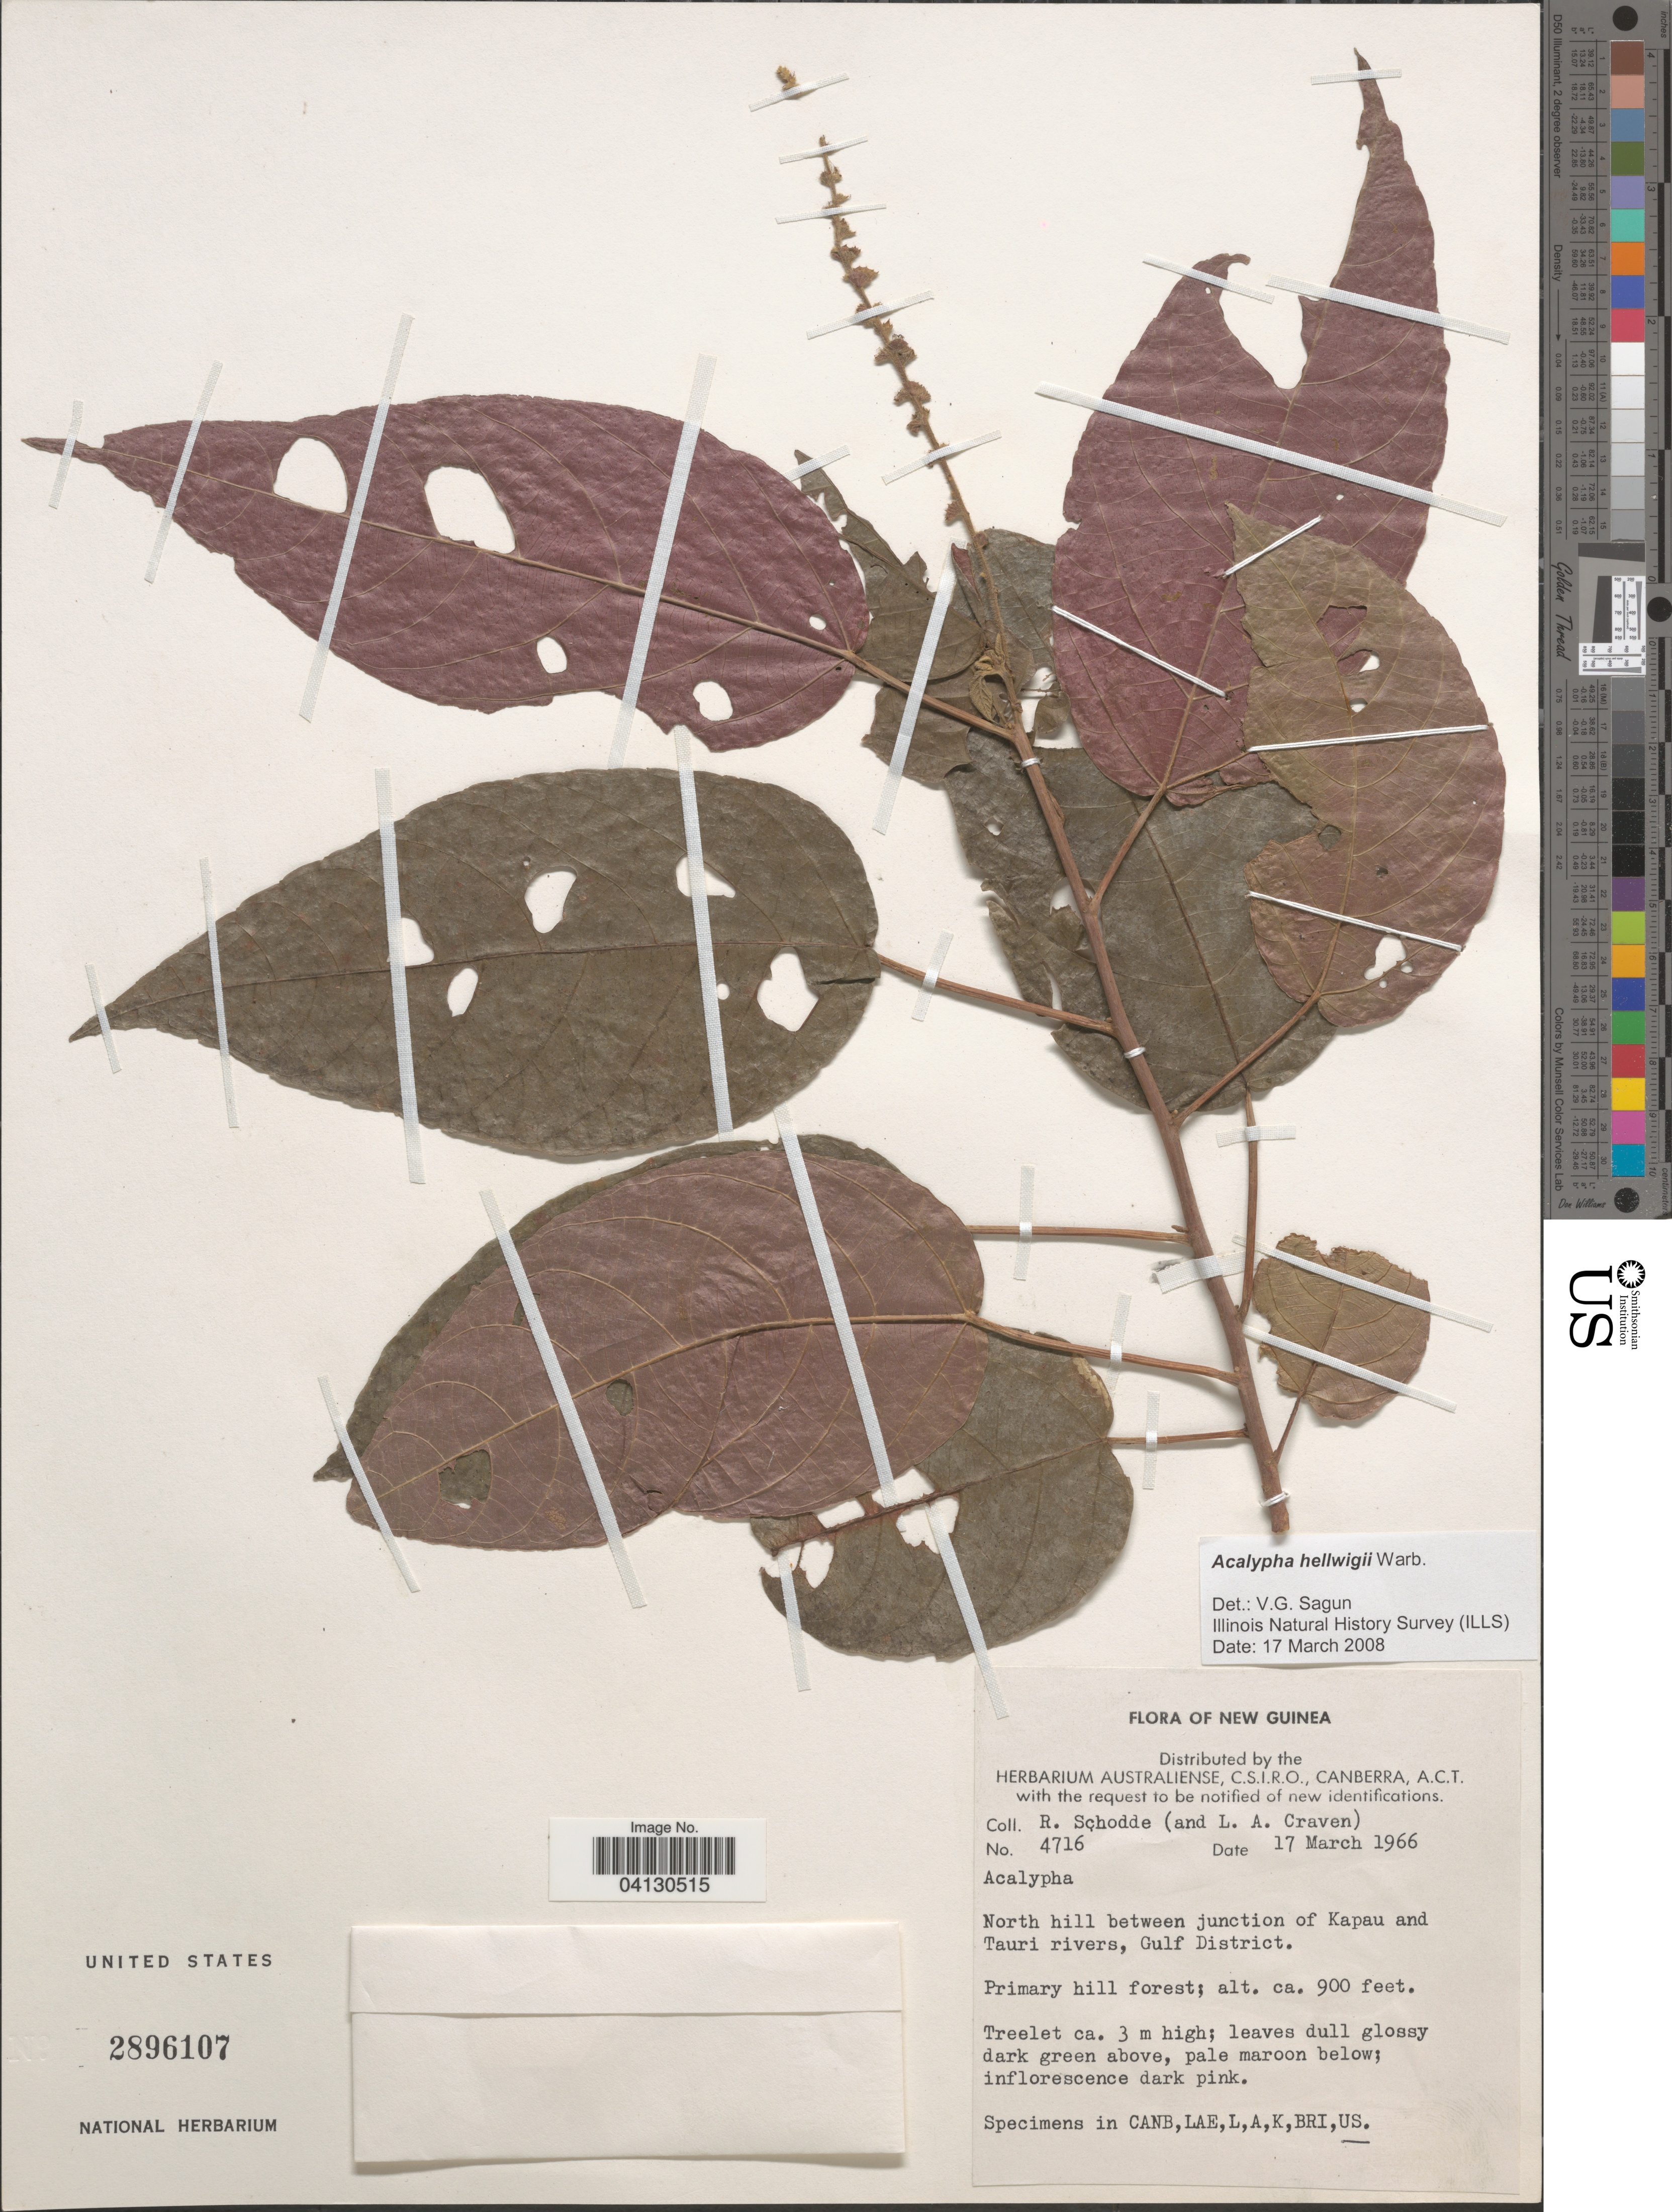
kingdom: Plantae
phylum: Tracheophyta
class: Magnoliopsida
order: Malpighiales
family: Euphorbiaceae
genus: Acalypha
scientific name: Acalypha hellwigii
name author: Warb.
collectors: R. Schodde & L. A. Craven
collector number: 4716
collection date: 1966-03-17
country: Papua New Guinea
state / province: Gulf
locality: New Guinea. North hill between junction of Kapau and Tauri rivers, Gulf District.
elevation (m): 274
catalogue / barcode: US 2896107